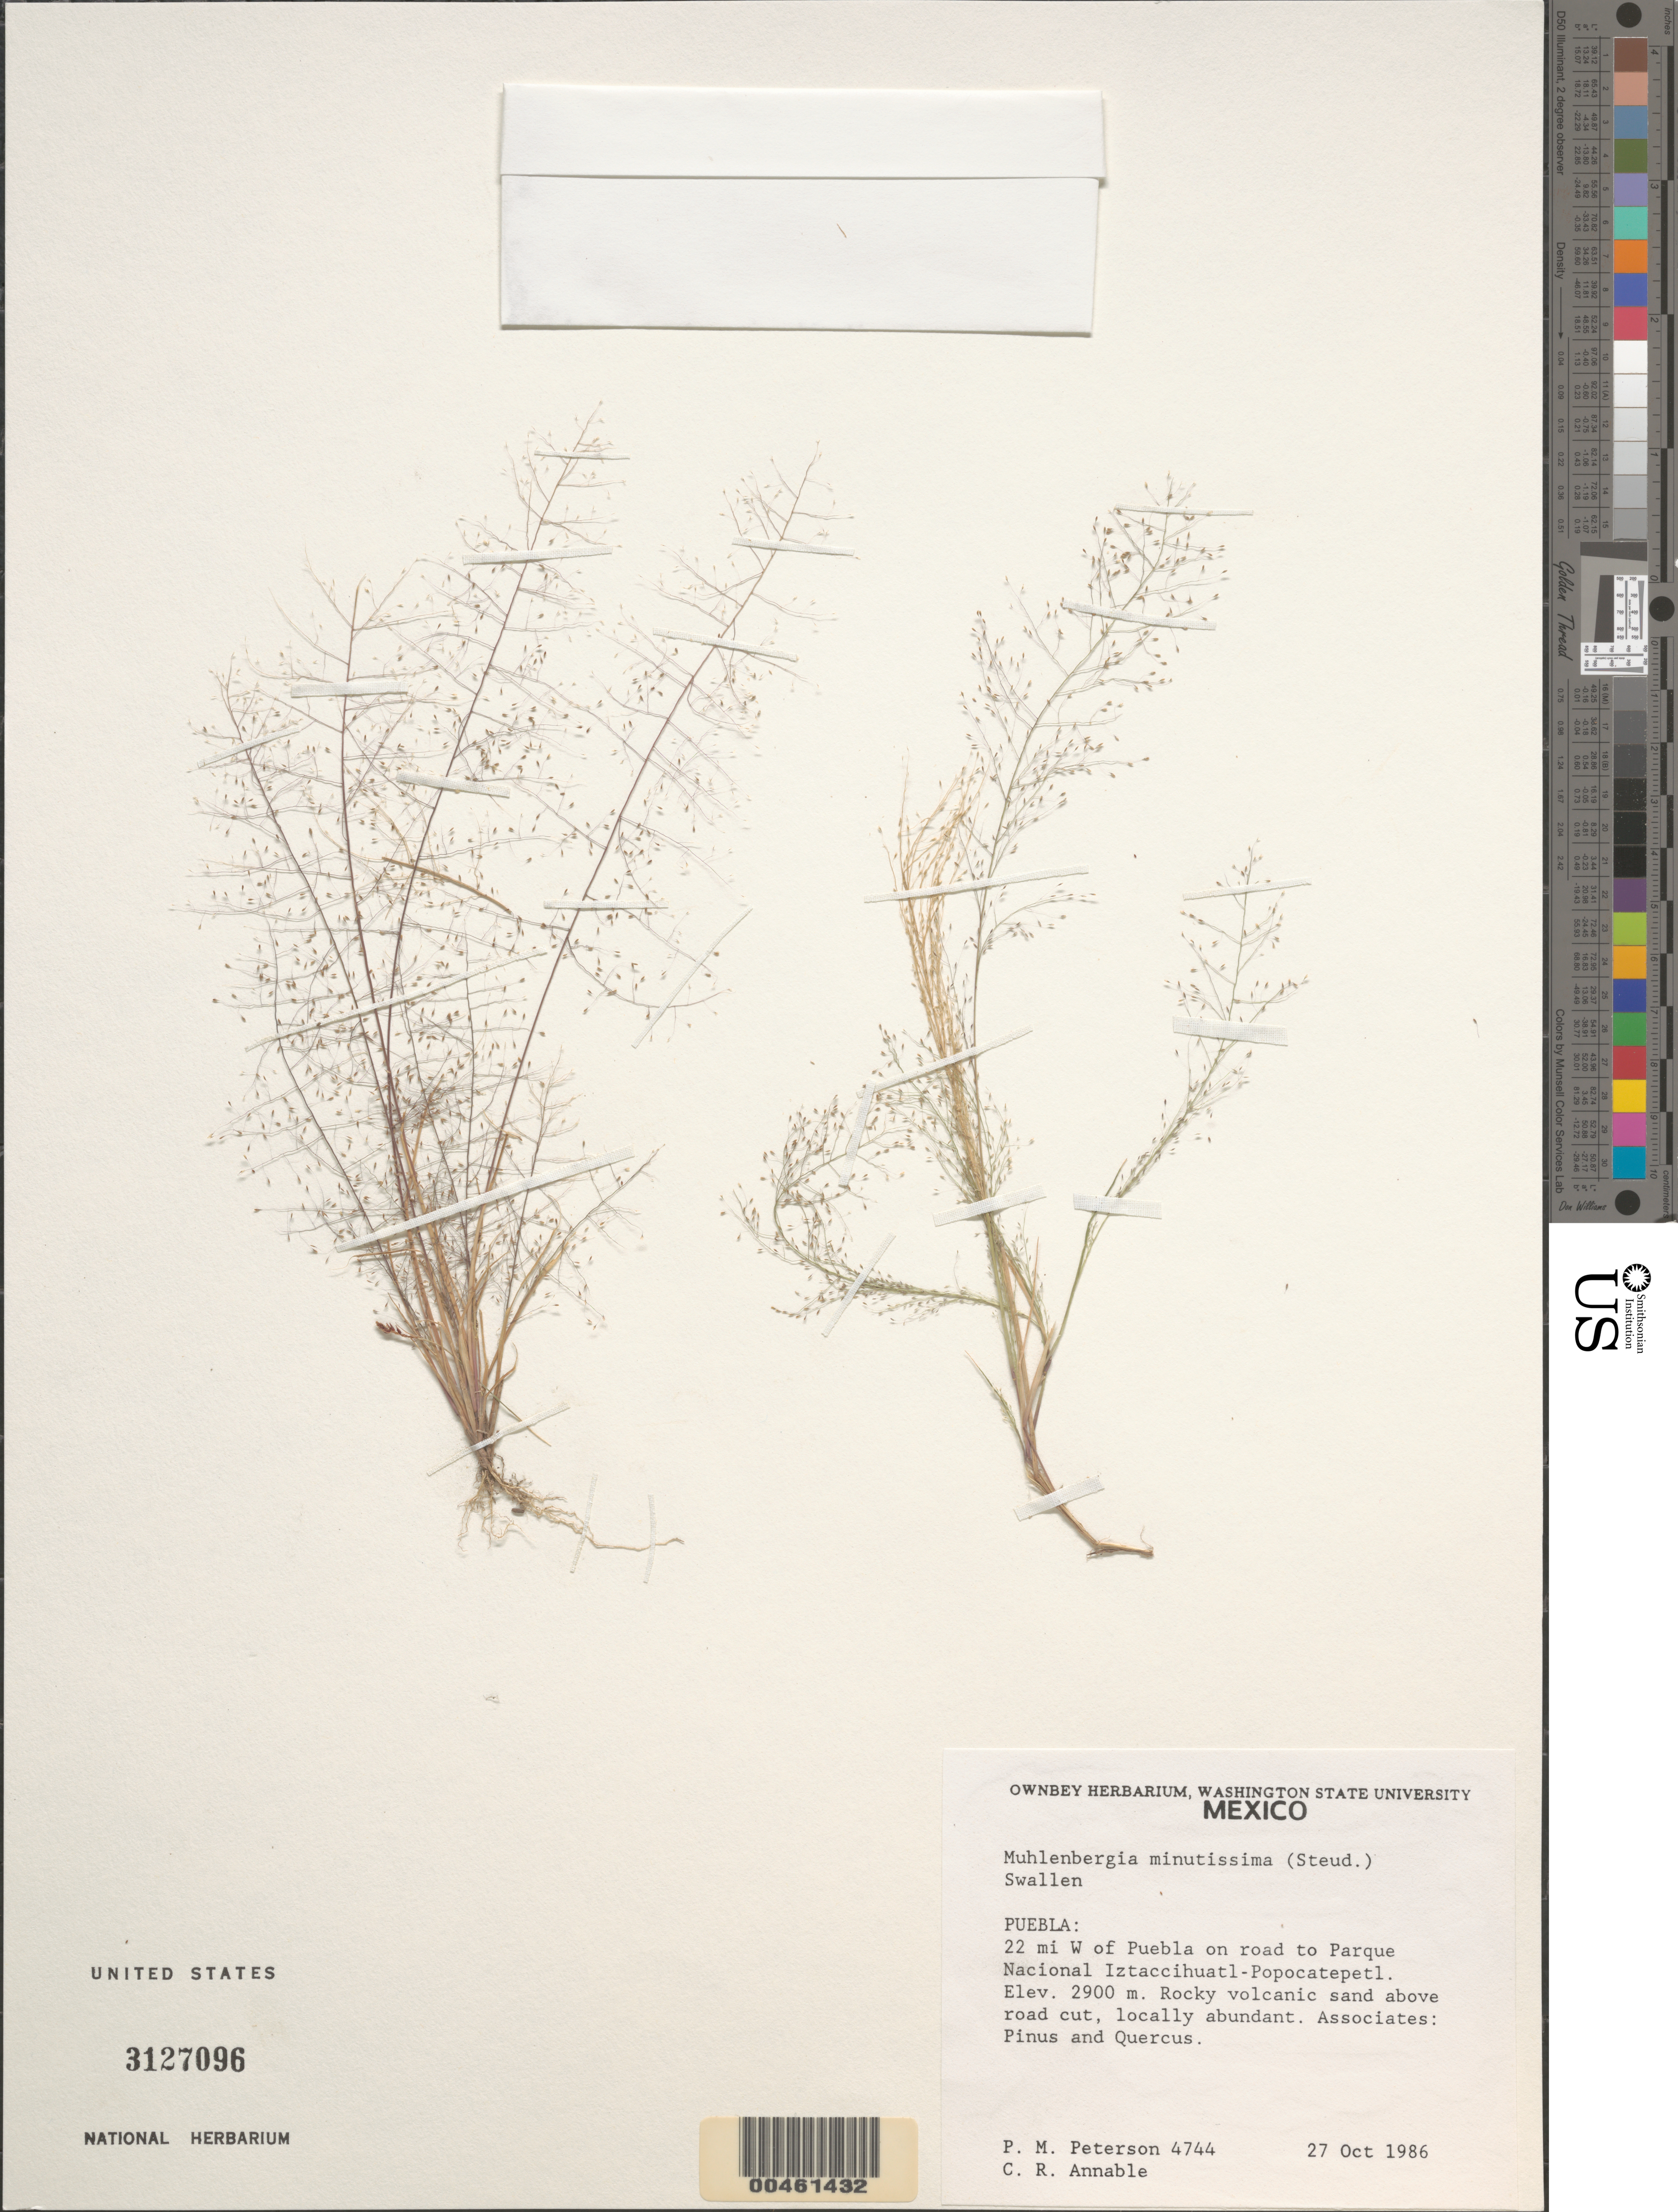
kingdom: Plantae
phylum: Tracheophyta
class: Liliopsida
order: Poales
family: Poaceae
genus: Muhlenbergia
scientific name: Muhlenbergia minutissima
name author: (Steud.) Swallen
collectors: P. M. Peterson & C. R. Annable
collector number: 04744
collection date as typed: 27 Oct 1986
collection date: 1986-10-27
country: Mexico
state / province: Puebla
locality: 22 miles W of Puebla on road to Parque Nacional Iztaccihuatl - Popocatepetlon.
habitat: Rocky volcanic sand above road cut, associated with Pinus and Quercus.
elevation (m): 2900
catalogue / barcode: US 3127096